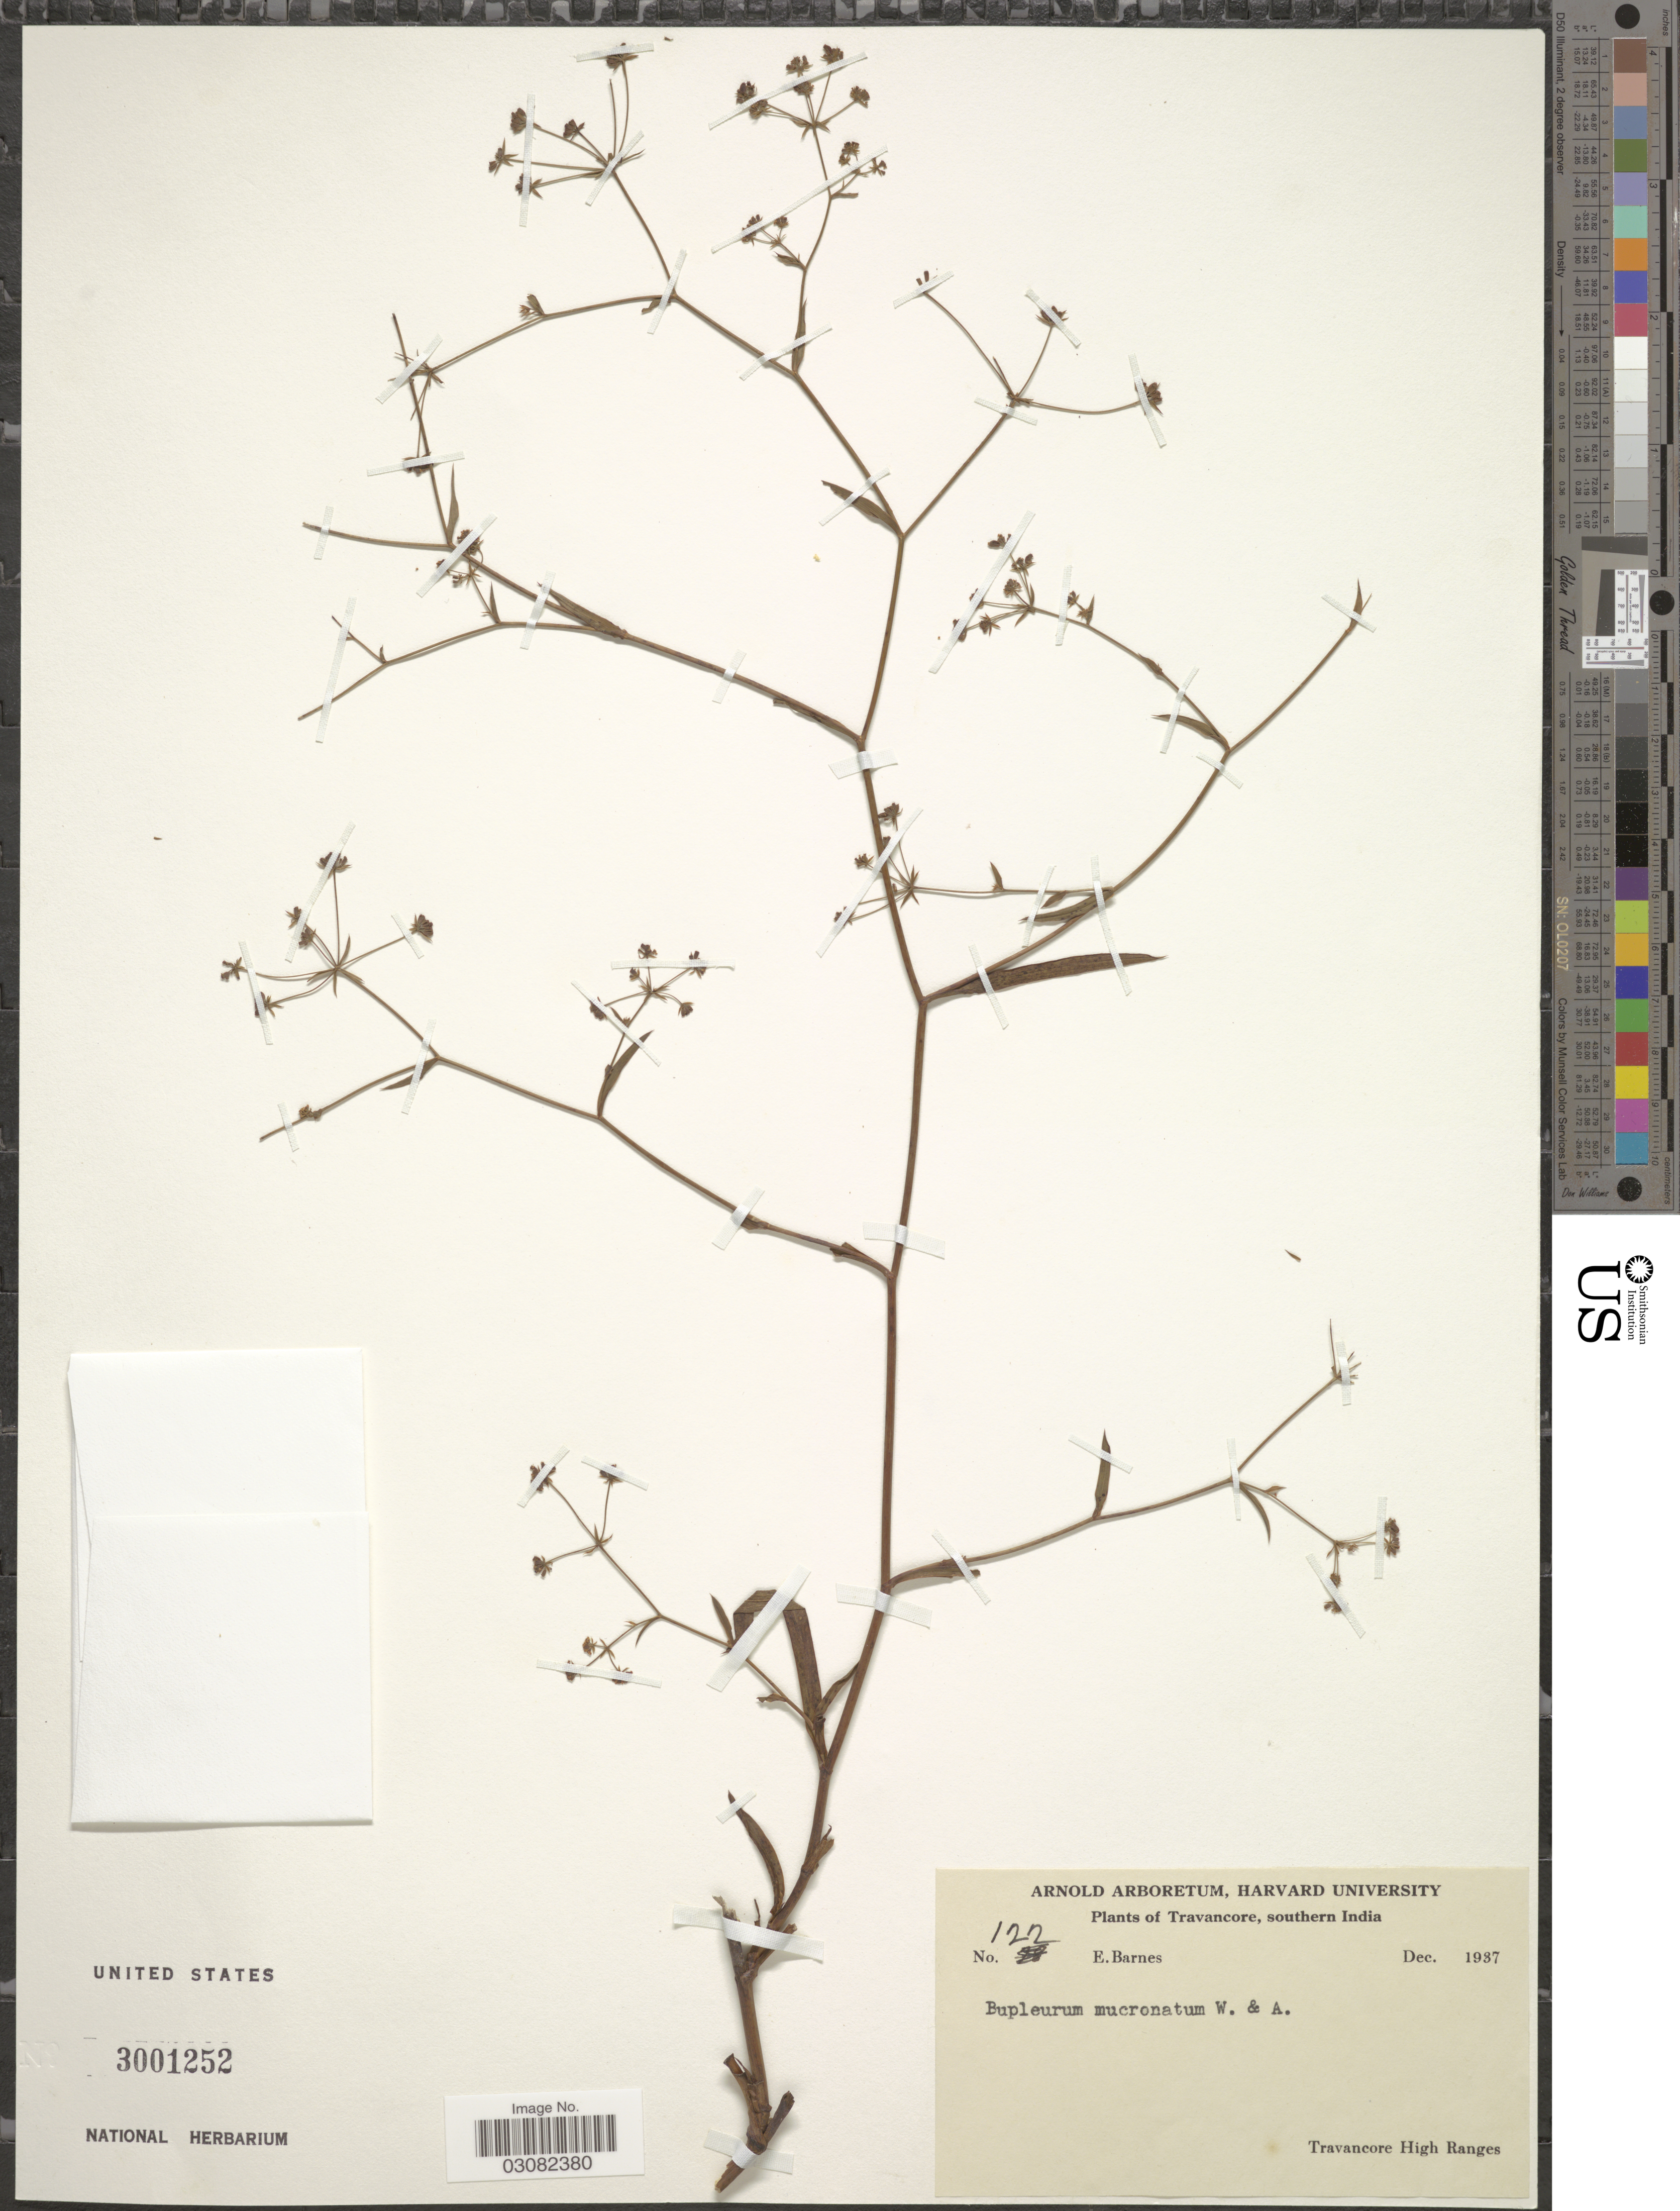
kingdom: Plantae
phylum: Tracheophyta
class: Magnoliopsida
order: Apiales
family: Apiaceae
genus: Bupleurum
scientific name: Bupleurum mucronatum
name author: Brouss. ex Spreng.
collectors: E. Barnes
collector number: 122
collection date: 1937-12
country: India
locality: Travancore, southern India. Travancore High Ranges.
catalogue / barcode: US 3001252